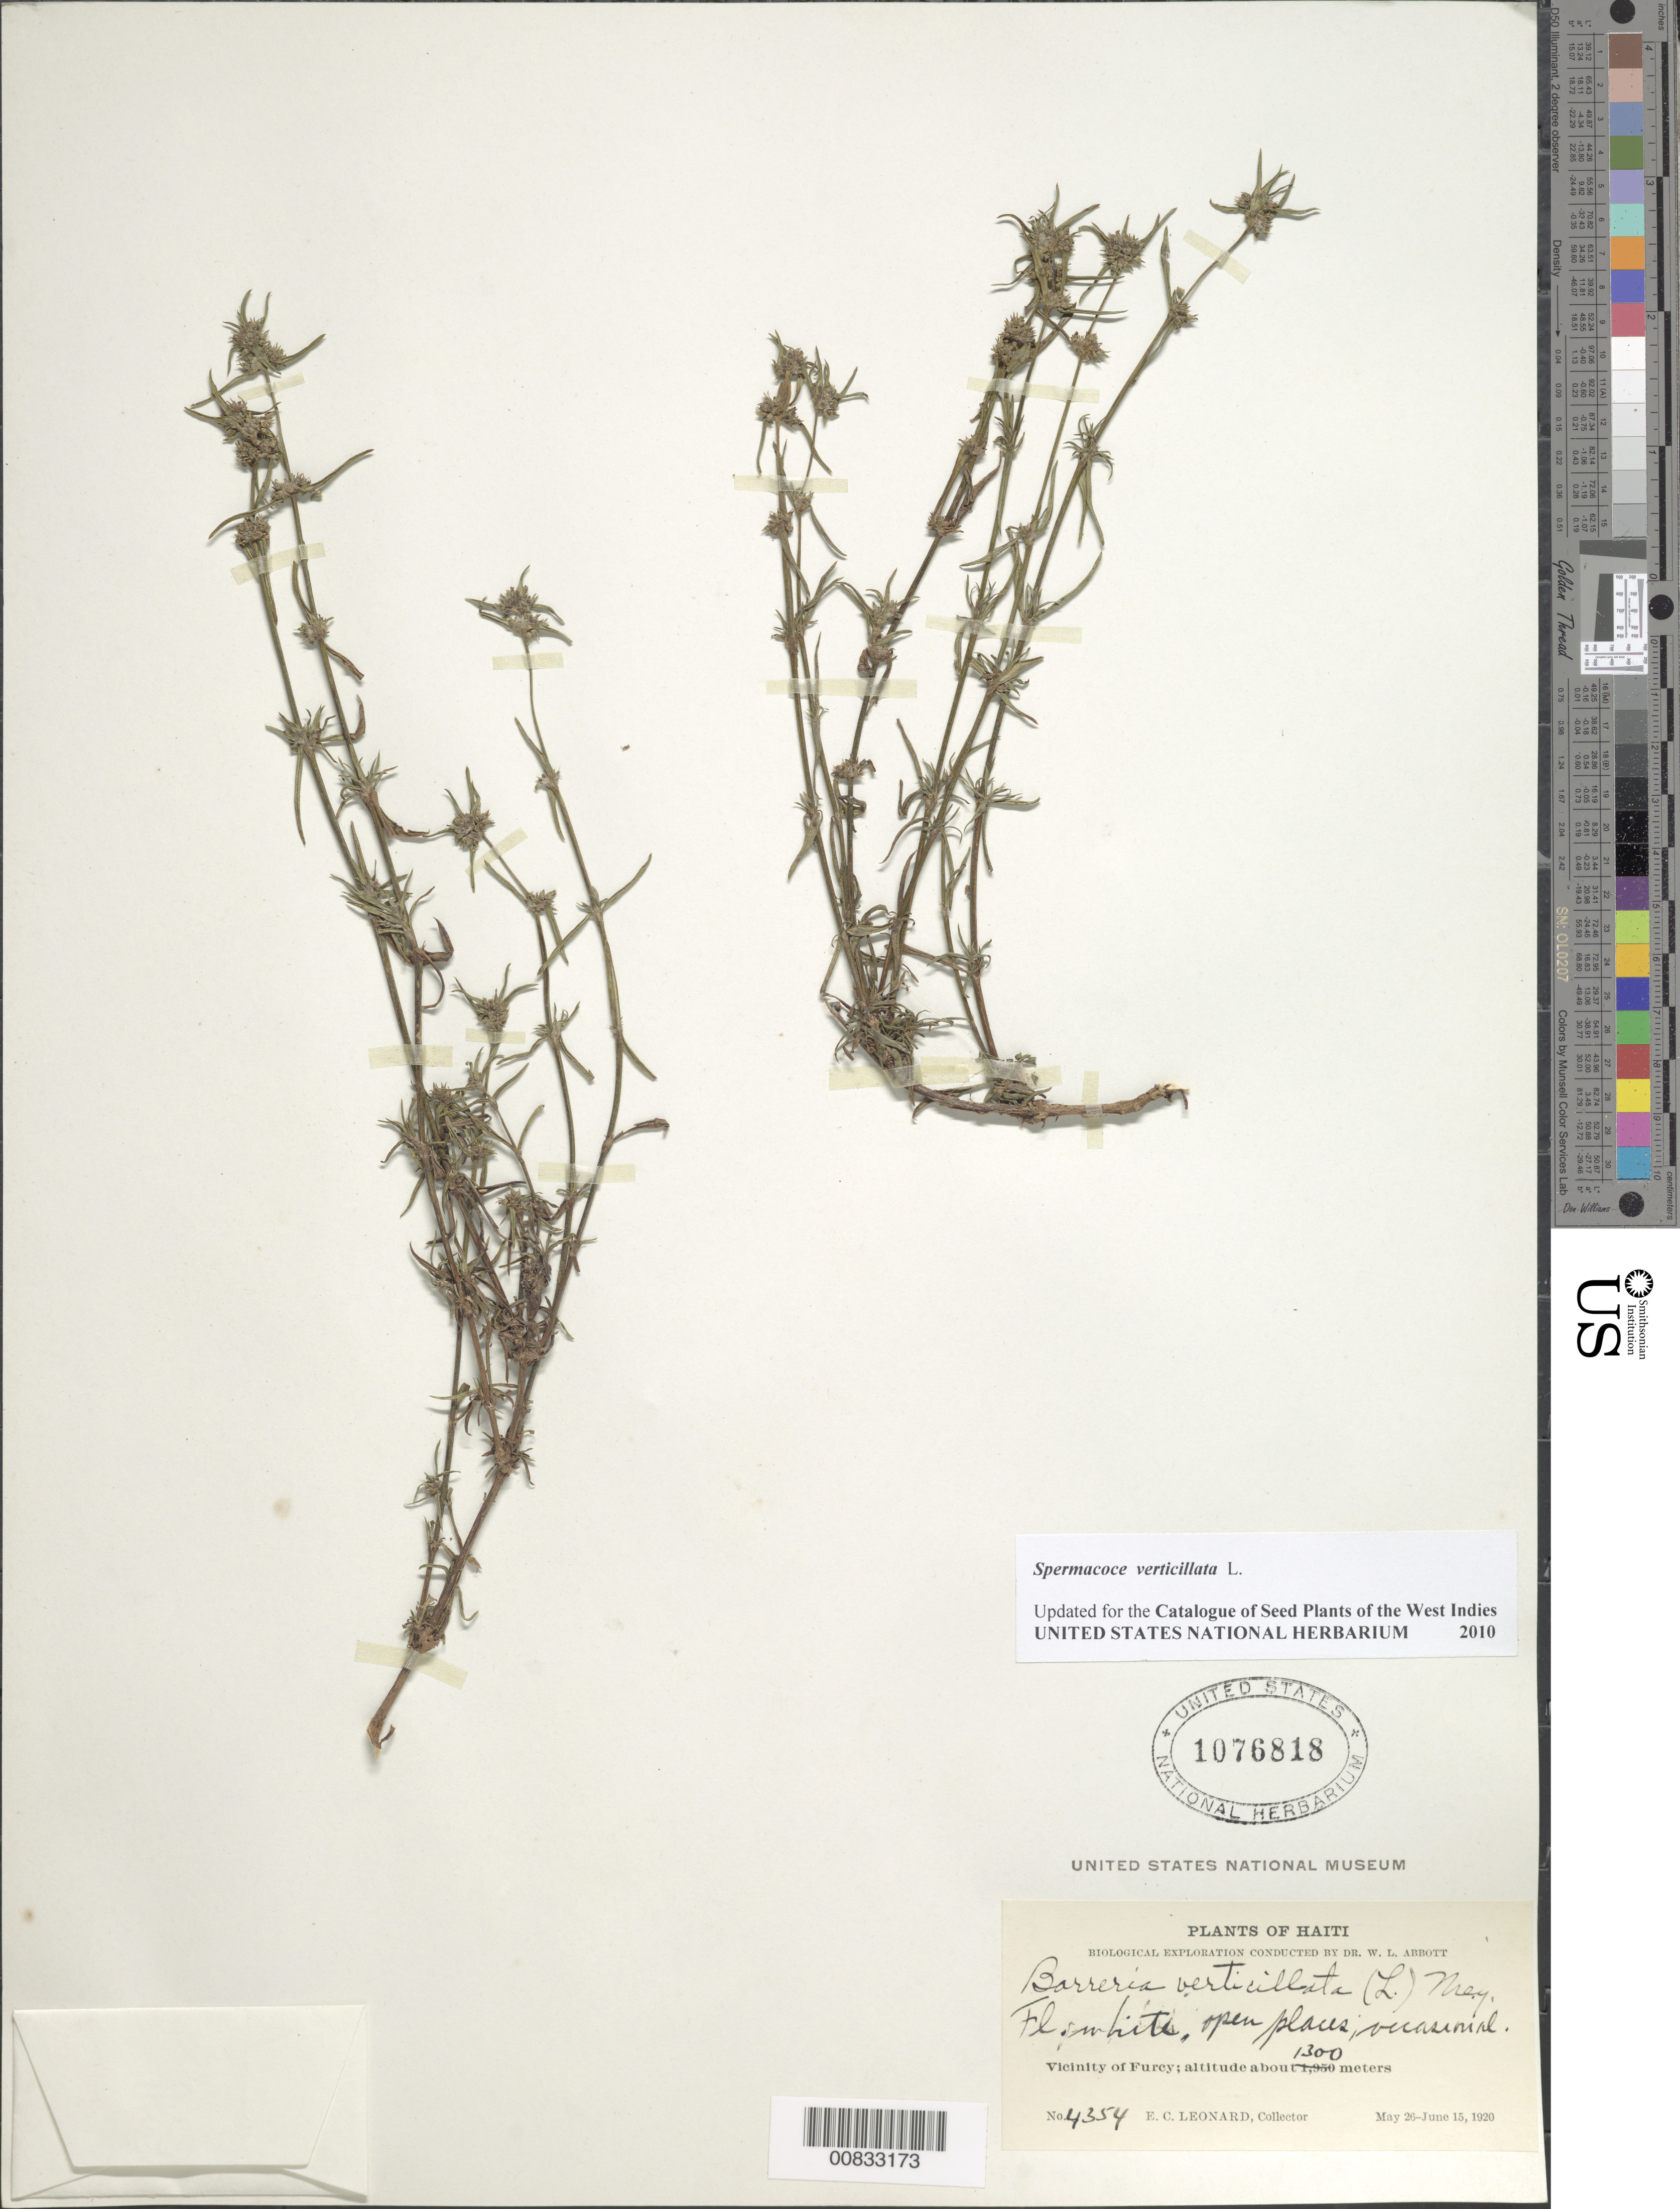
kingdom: Plantae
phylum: Tracheophyta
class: Magnoliopsida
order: Gentianales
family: Rubiaceae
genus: Spermacoce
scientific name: Spermacoce verticillata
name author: L.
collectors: E. C. Leonard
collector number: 4354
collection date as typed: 26 May 1920 to 15 Jun 1920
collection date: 1920-05-26/1920-06-15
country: Haiti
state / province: Ouest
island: Hispaniola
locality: Vicinity of Furcy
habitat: Open places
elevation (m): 1300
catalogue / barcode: US 1076818